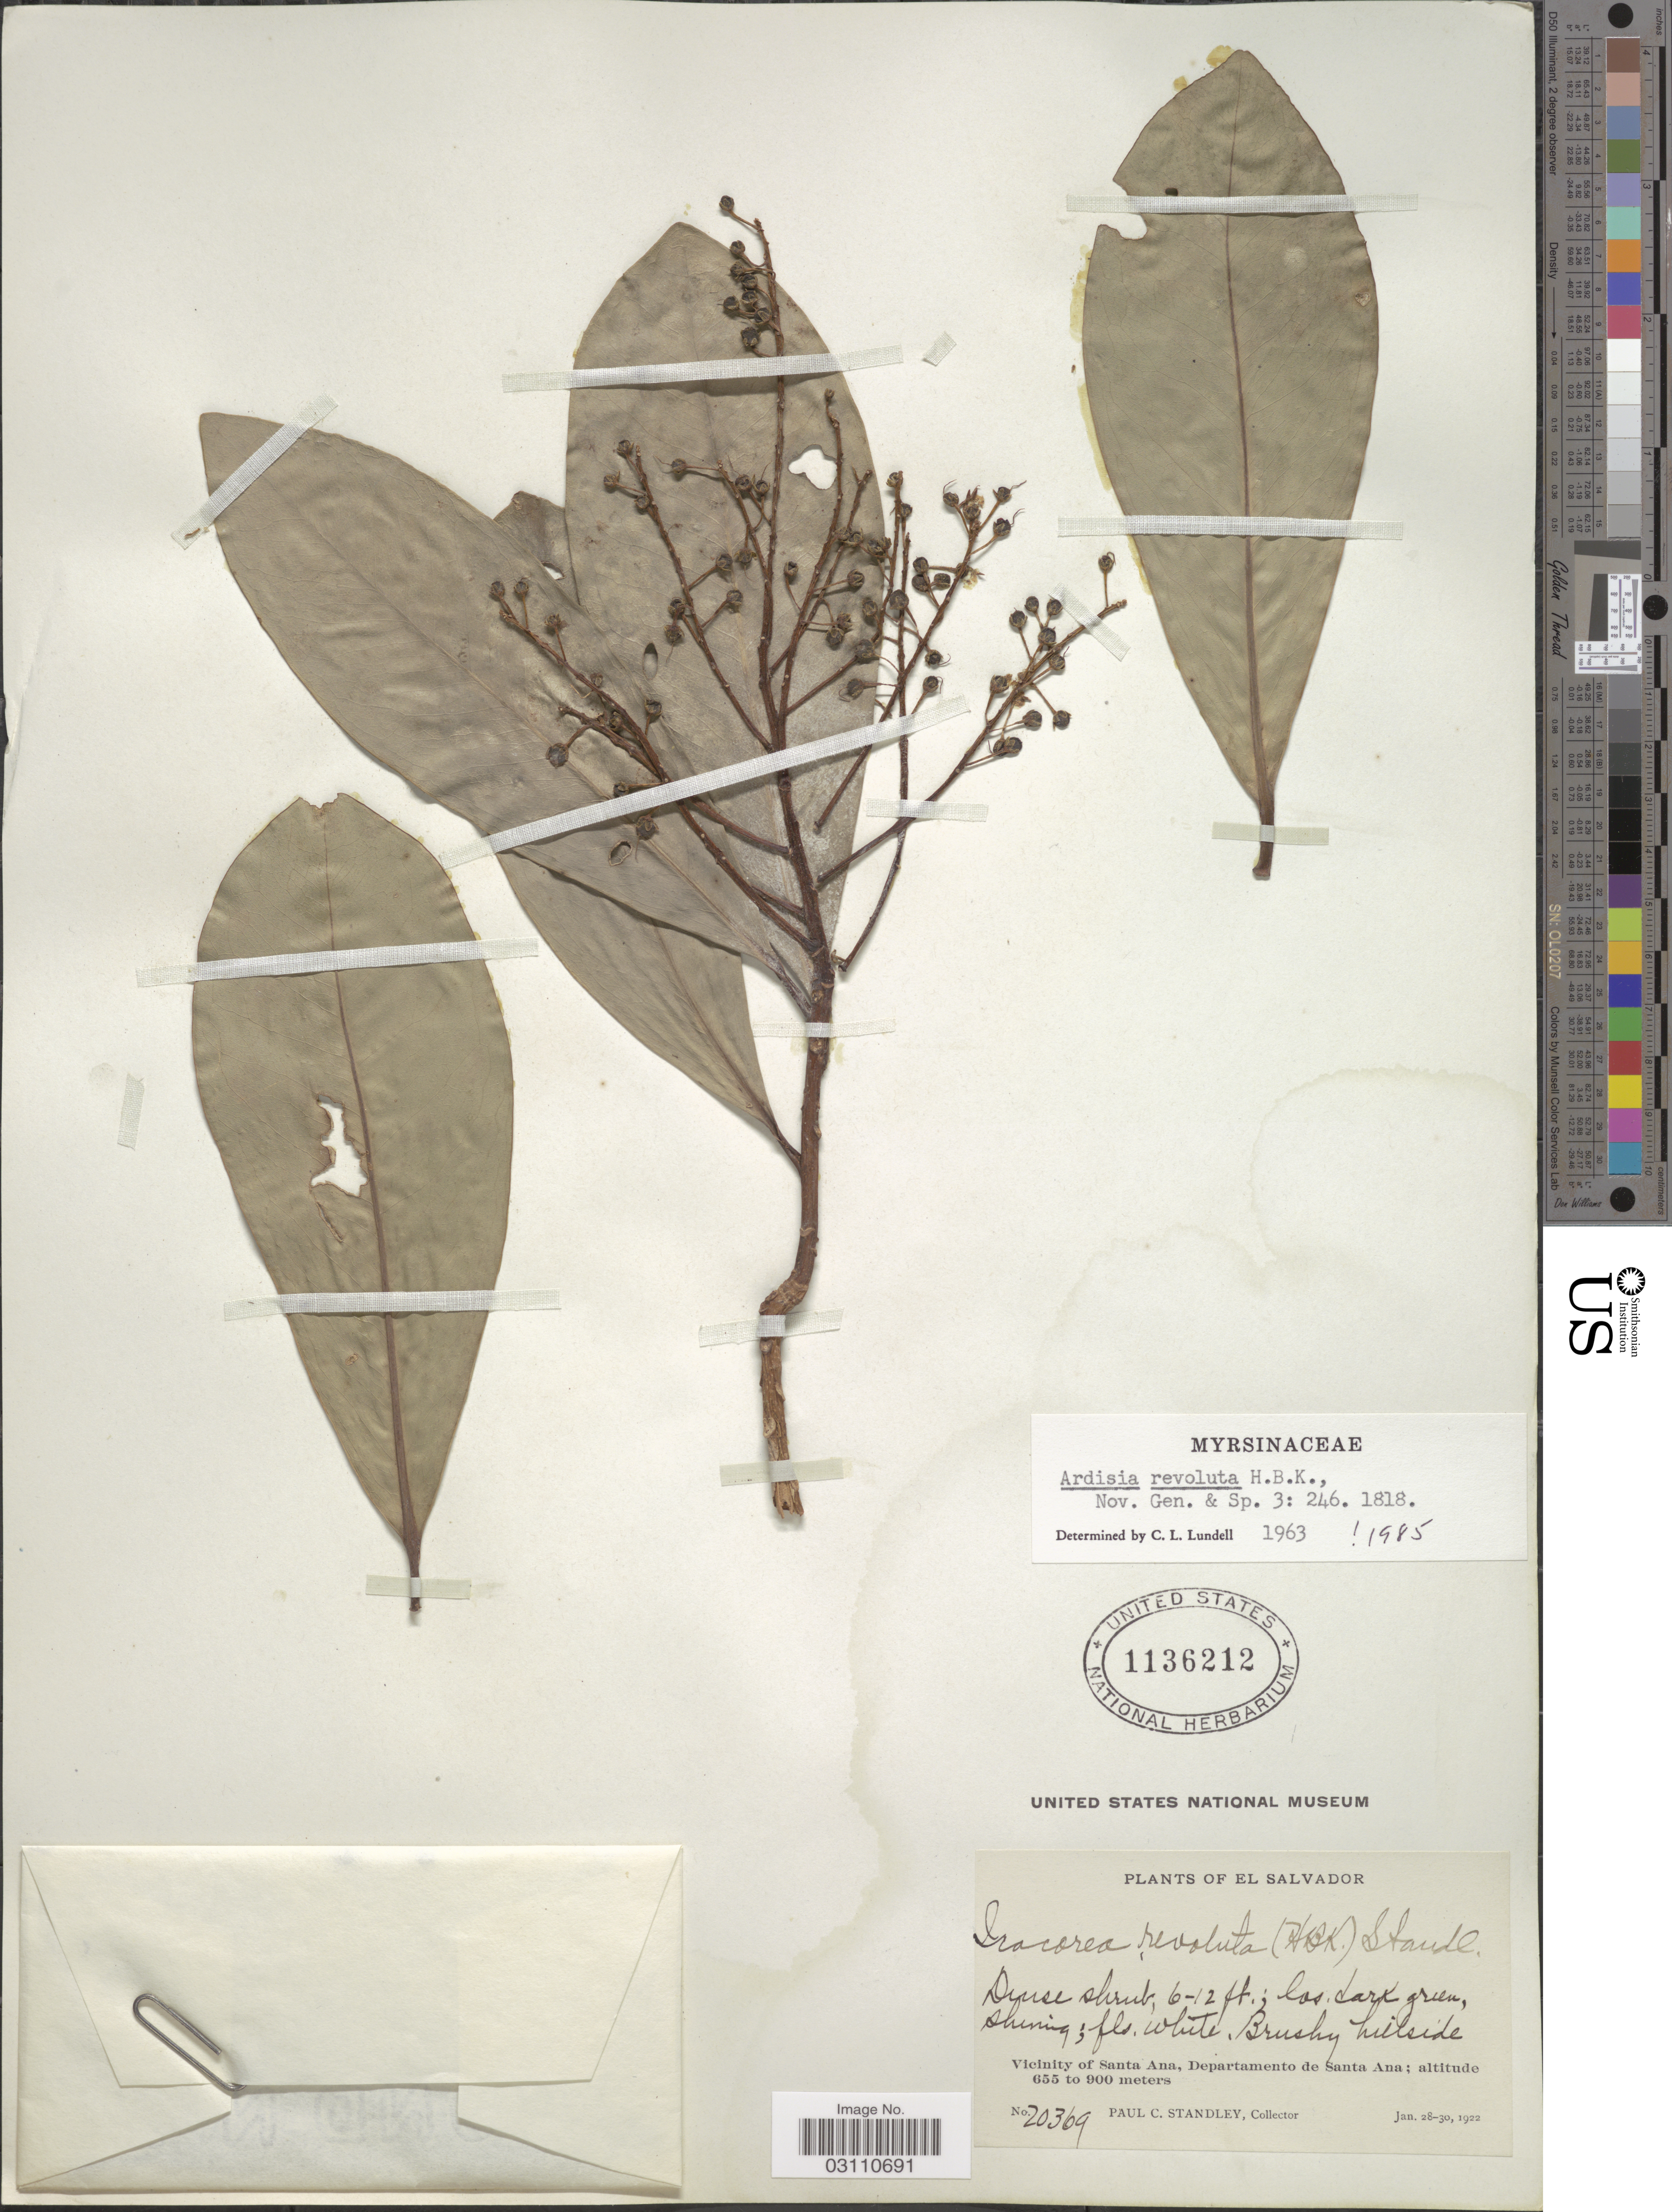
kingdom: Plantae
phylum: Tracheophyta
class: Magnoliopsida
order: Ericales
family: Primulaceae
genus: Ardisia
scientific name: Ardisia revoluta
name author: Kunth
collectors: P. C. Standley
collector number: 20369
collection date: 1922-01-28/1922-01-30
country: El Salvador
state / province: Santa Ana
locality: Vicinity of Santa Ana, Departamento de Santa Ana.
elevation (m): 655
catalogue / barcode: US 1136212